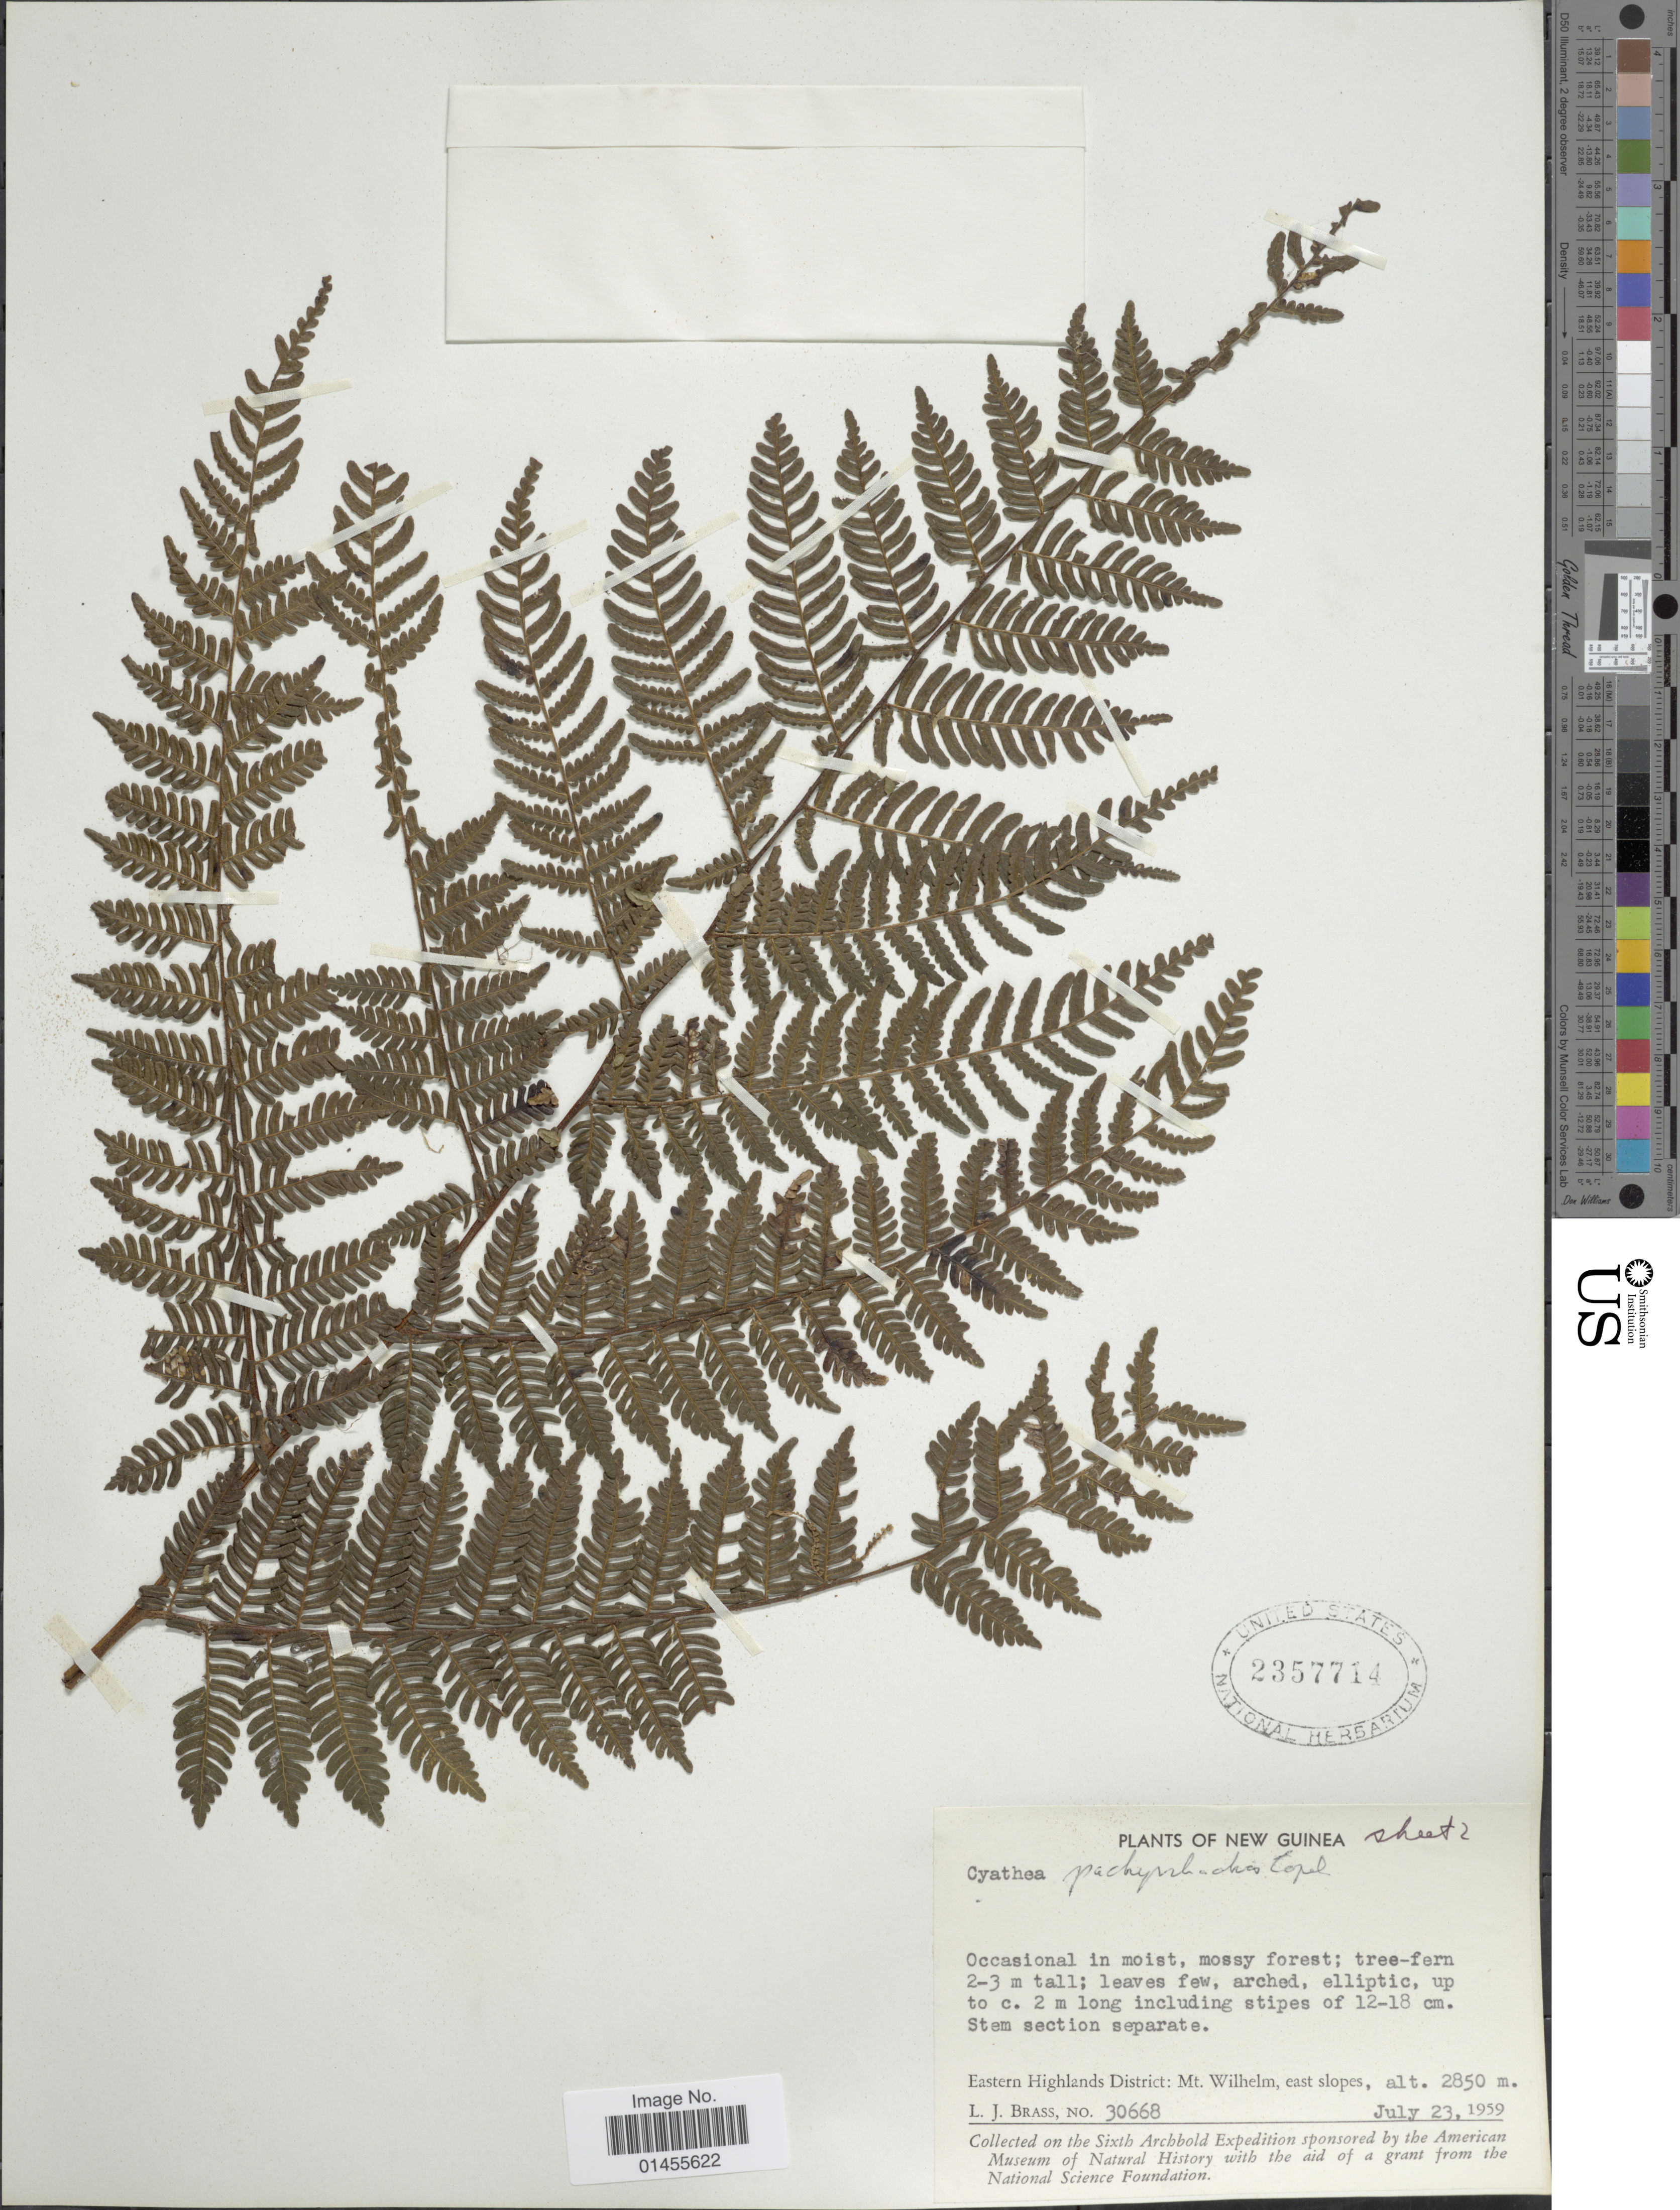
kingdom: Plantae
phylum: Tracheophyta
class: Polypodiopsida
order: Cyatheales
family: Cyatheaceae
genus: Alsophila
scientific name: Alsophila pachyrrhachis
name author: (Copel.) R.M. Tryon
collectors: L. J. Brass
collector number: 30668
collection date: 1959-07-23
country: Papua New Guinea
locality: New Guinea. Eastern Highlands District: Mt. Wilhelm, east slopes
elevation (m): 2850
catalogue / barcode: US 2357714